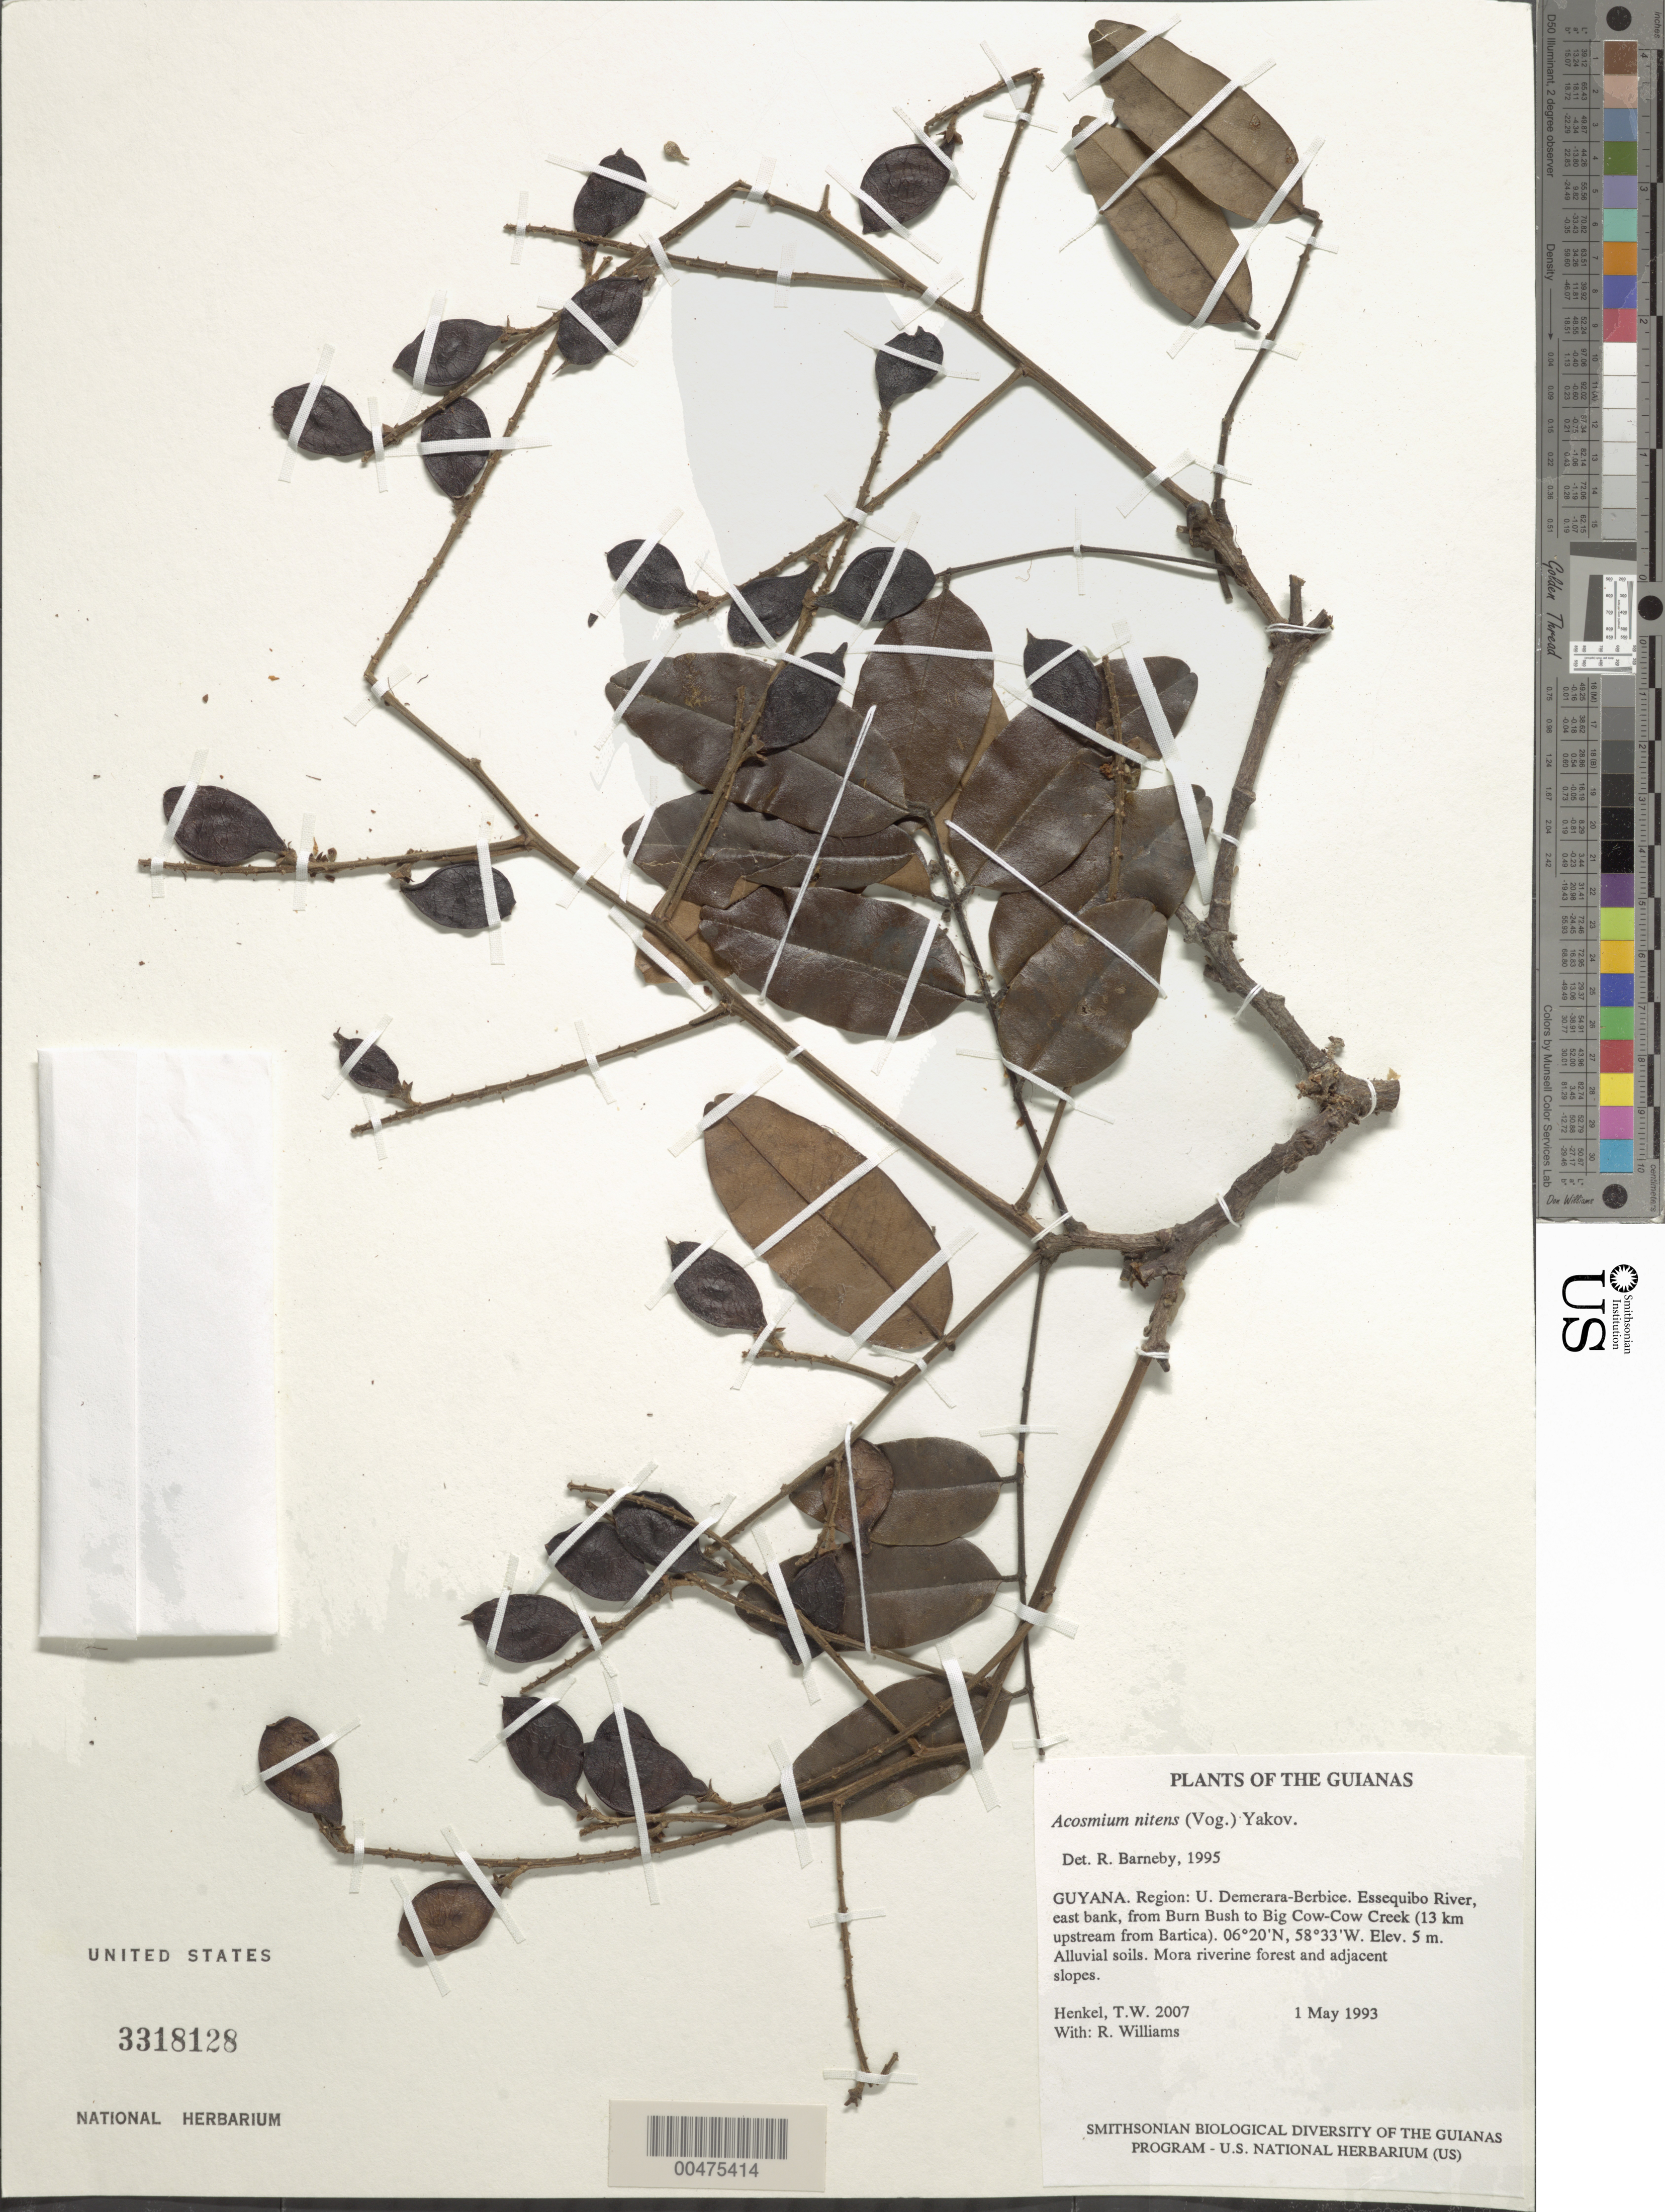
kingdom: Plantae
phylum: Tracheophyta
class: Magnoliopsida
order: Fabales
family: Fabaceae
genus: Acosmium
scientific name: Acosmium nitens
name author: (Vogel) Yakovlev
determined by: Barneby, Rupert C., (NY)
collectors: T. Henkel & R. Williams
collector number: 2007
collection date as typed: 1 May 1993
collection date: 1993-05-01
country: Guyana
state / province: U. Demerara-Berbice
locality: Essequibo R, E bank, from Burn Bush to Big Cow-Cow Cr. (13 km upstream from Bartica)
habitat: Alluvial soils. Mora riverine forest and adjacent slopes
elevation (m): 5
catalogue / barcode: US 3318128